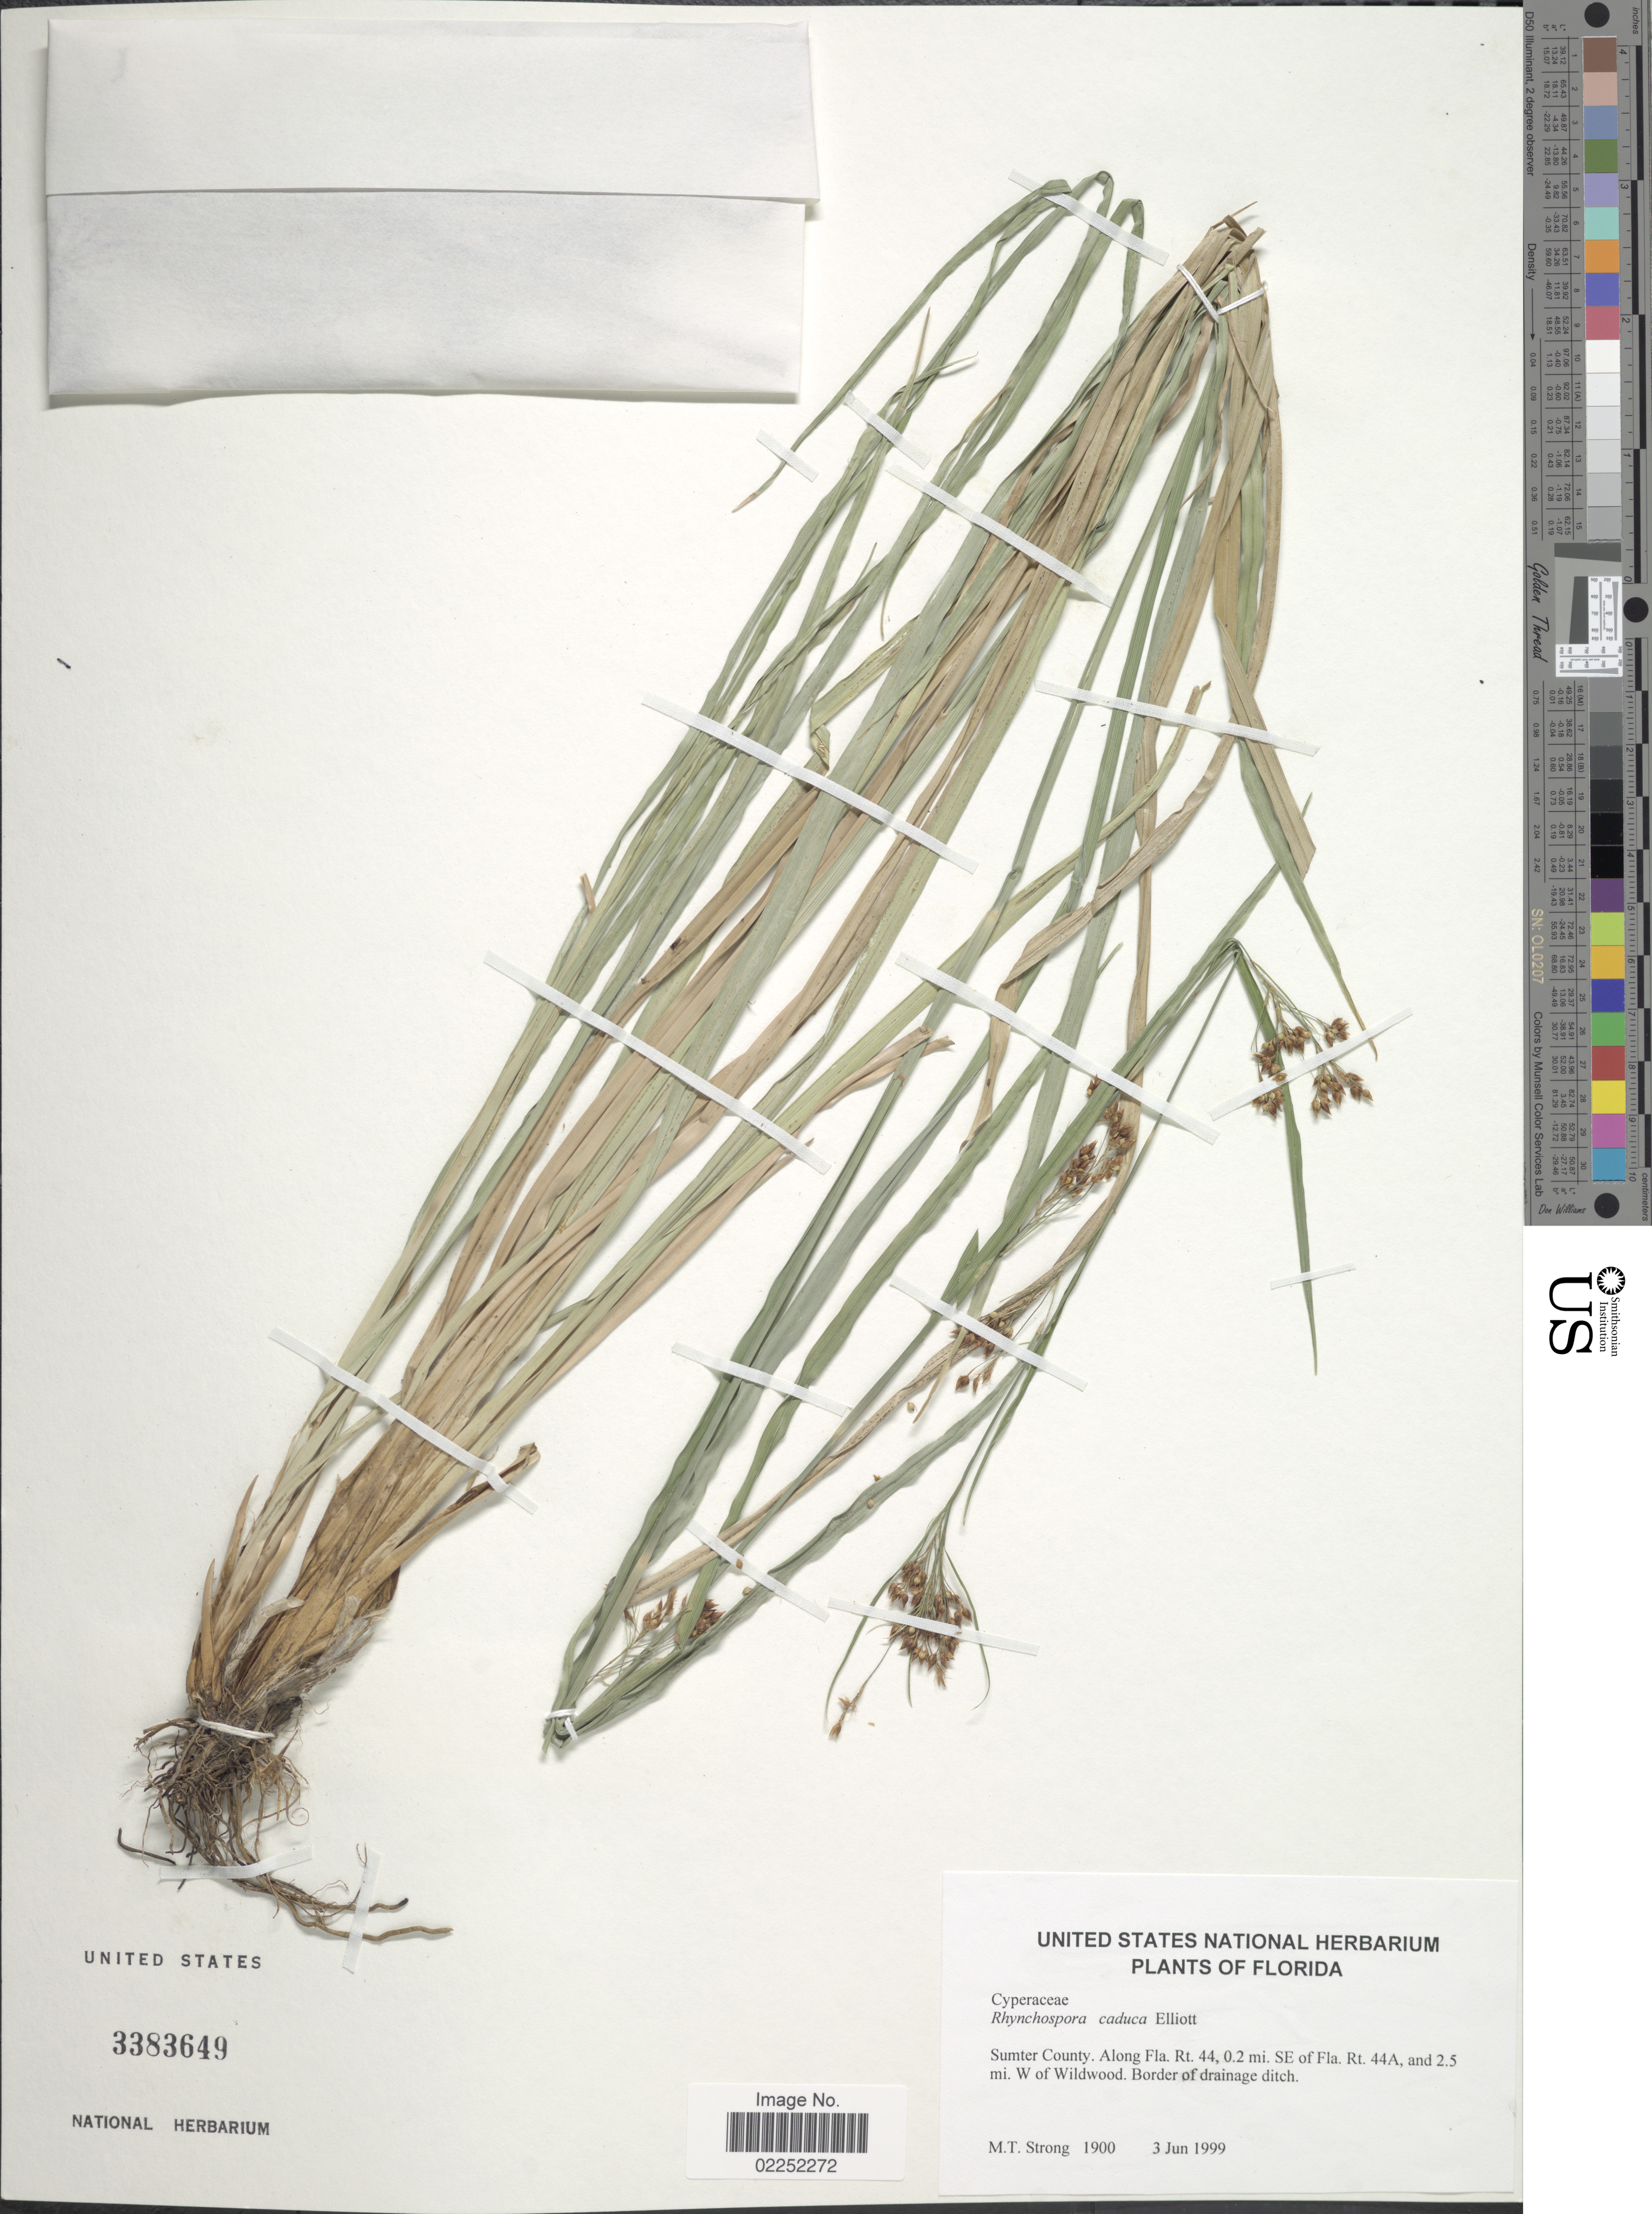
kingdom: Plantae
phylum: Tracheophyta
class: Liliopsida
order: Poales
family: Cyperaceae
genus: Rhynchospora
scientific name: Rhynchospora caduca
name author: Elliott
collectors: M. T. Strong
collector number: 1900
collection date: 1999-06-03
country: United States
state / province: Florida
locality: Sumter County. Along Fla. Rt 44, 0.2 mi SE of Fla. Rt 44A, and 2.5 mi W of Wildwood. Border of drainage ditch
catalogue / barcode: US 3383649